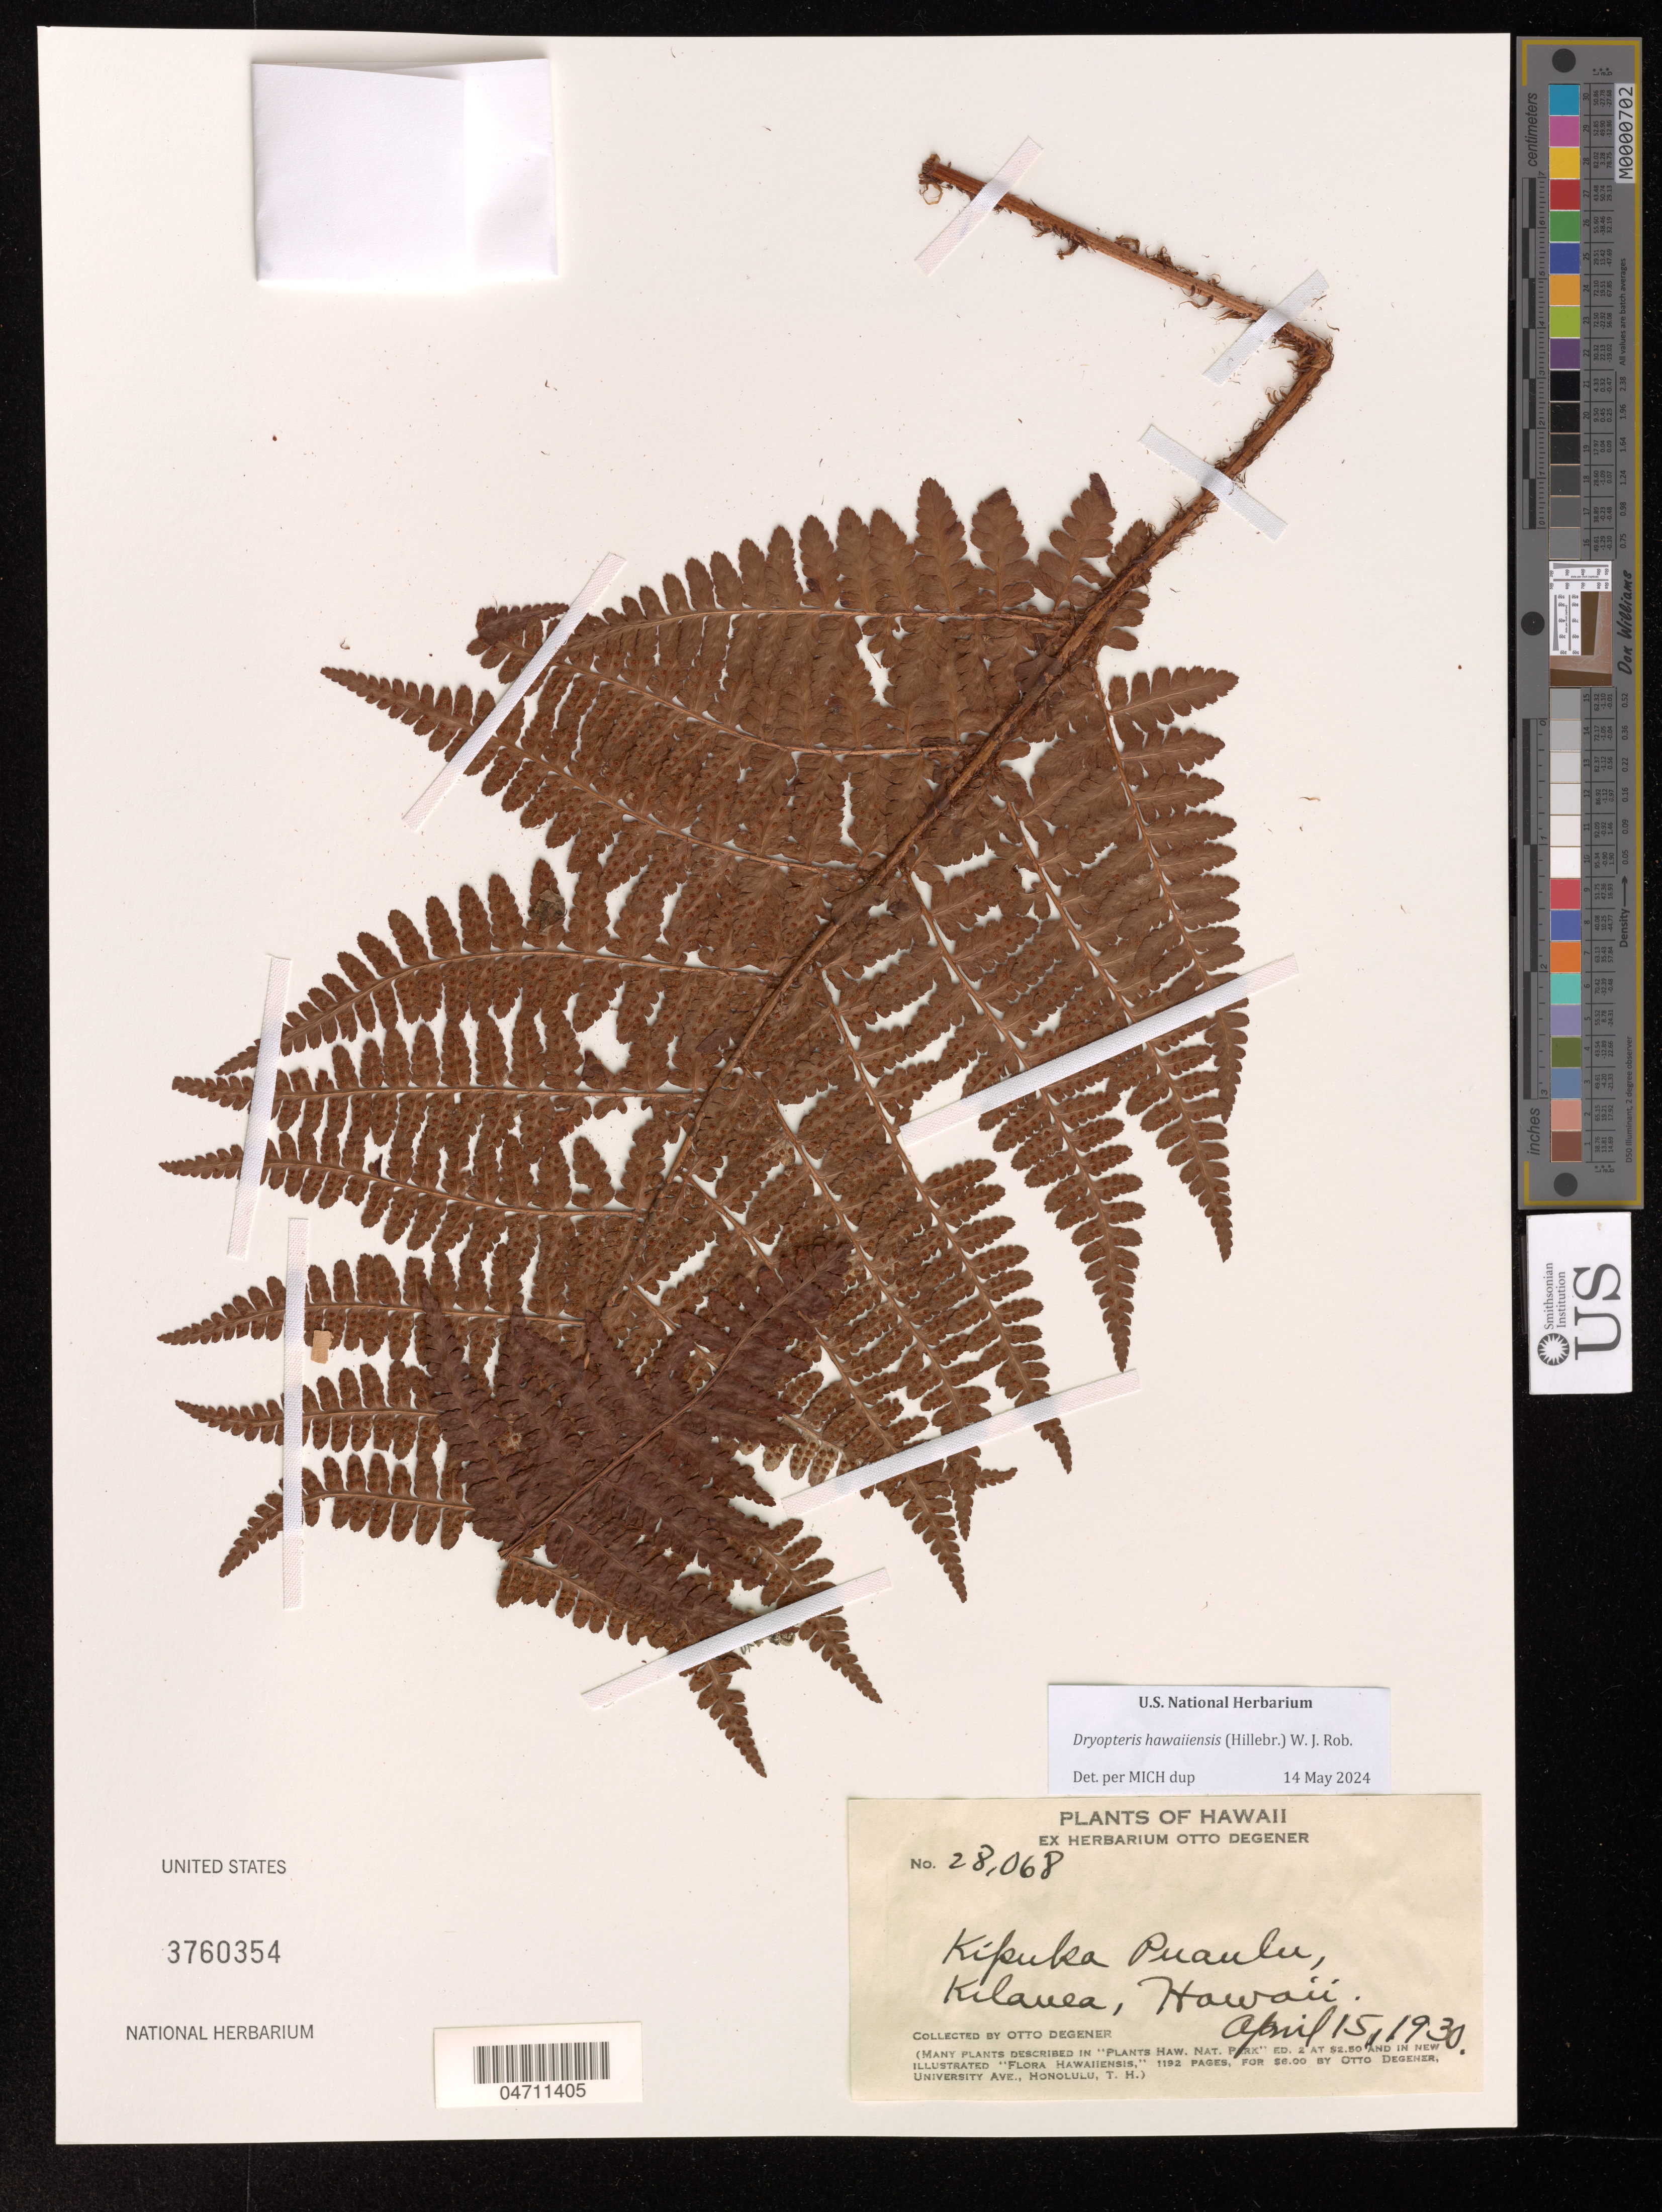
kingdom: Plantae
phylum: Tracheophyta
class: Polypodiopsida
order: Polypodiales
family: Dryopteridaceae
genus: Dryopteris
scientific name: Dryopteris hawaiiensis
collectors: O. Degener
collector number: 28068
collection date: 1930-04-15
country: United States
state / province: Hawaii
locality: Kipuka Puaulu, Kilauea.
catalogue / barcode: US 3760354